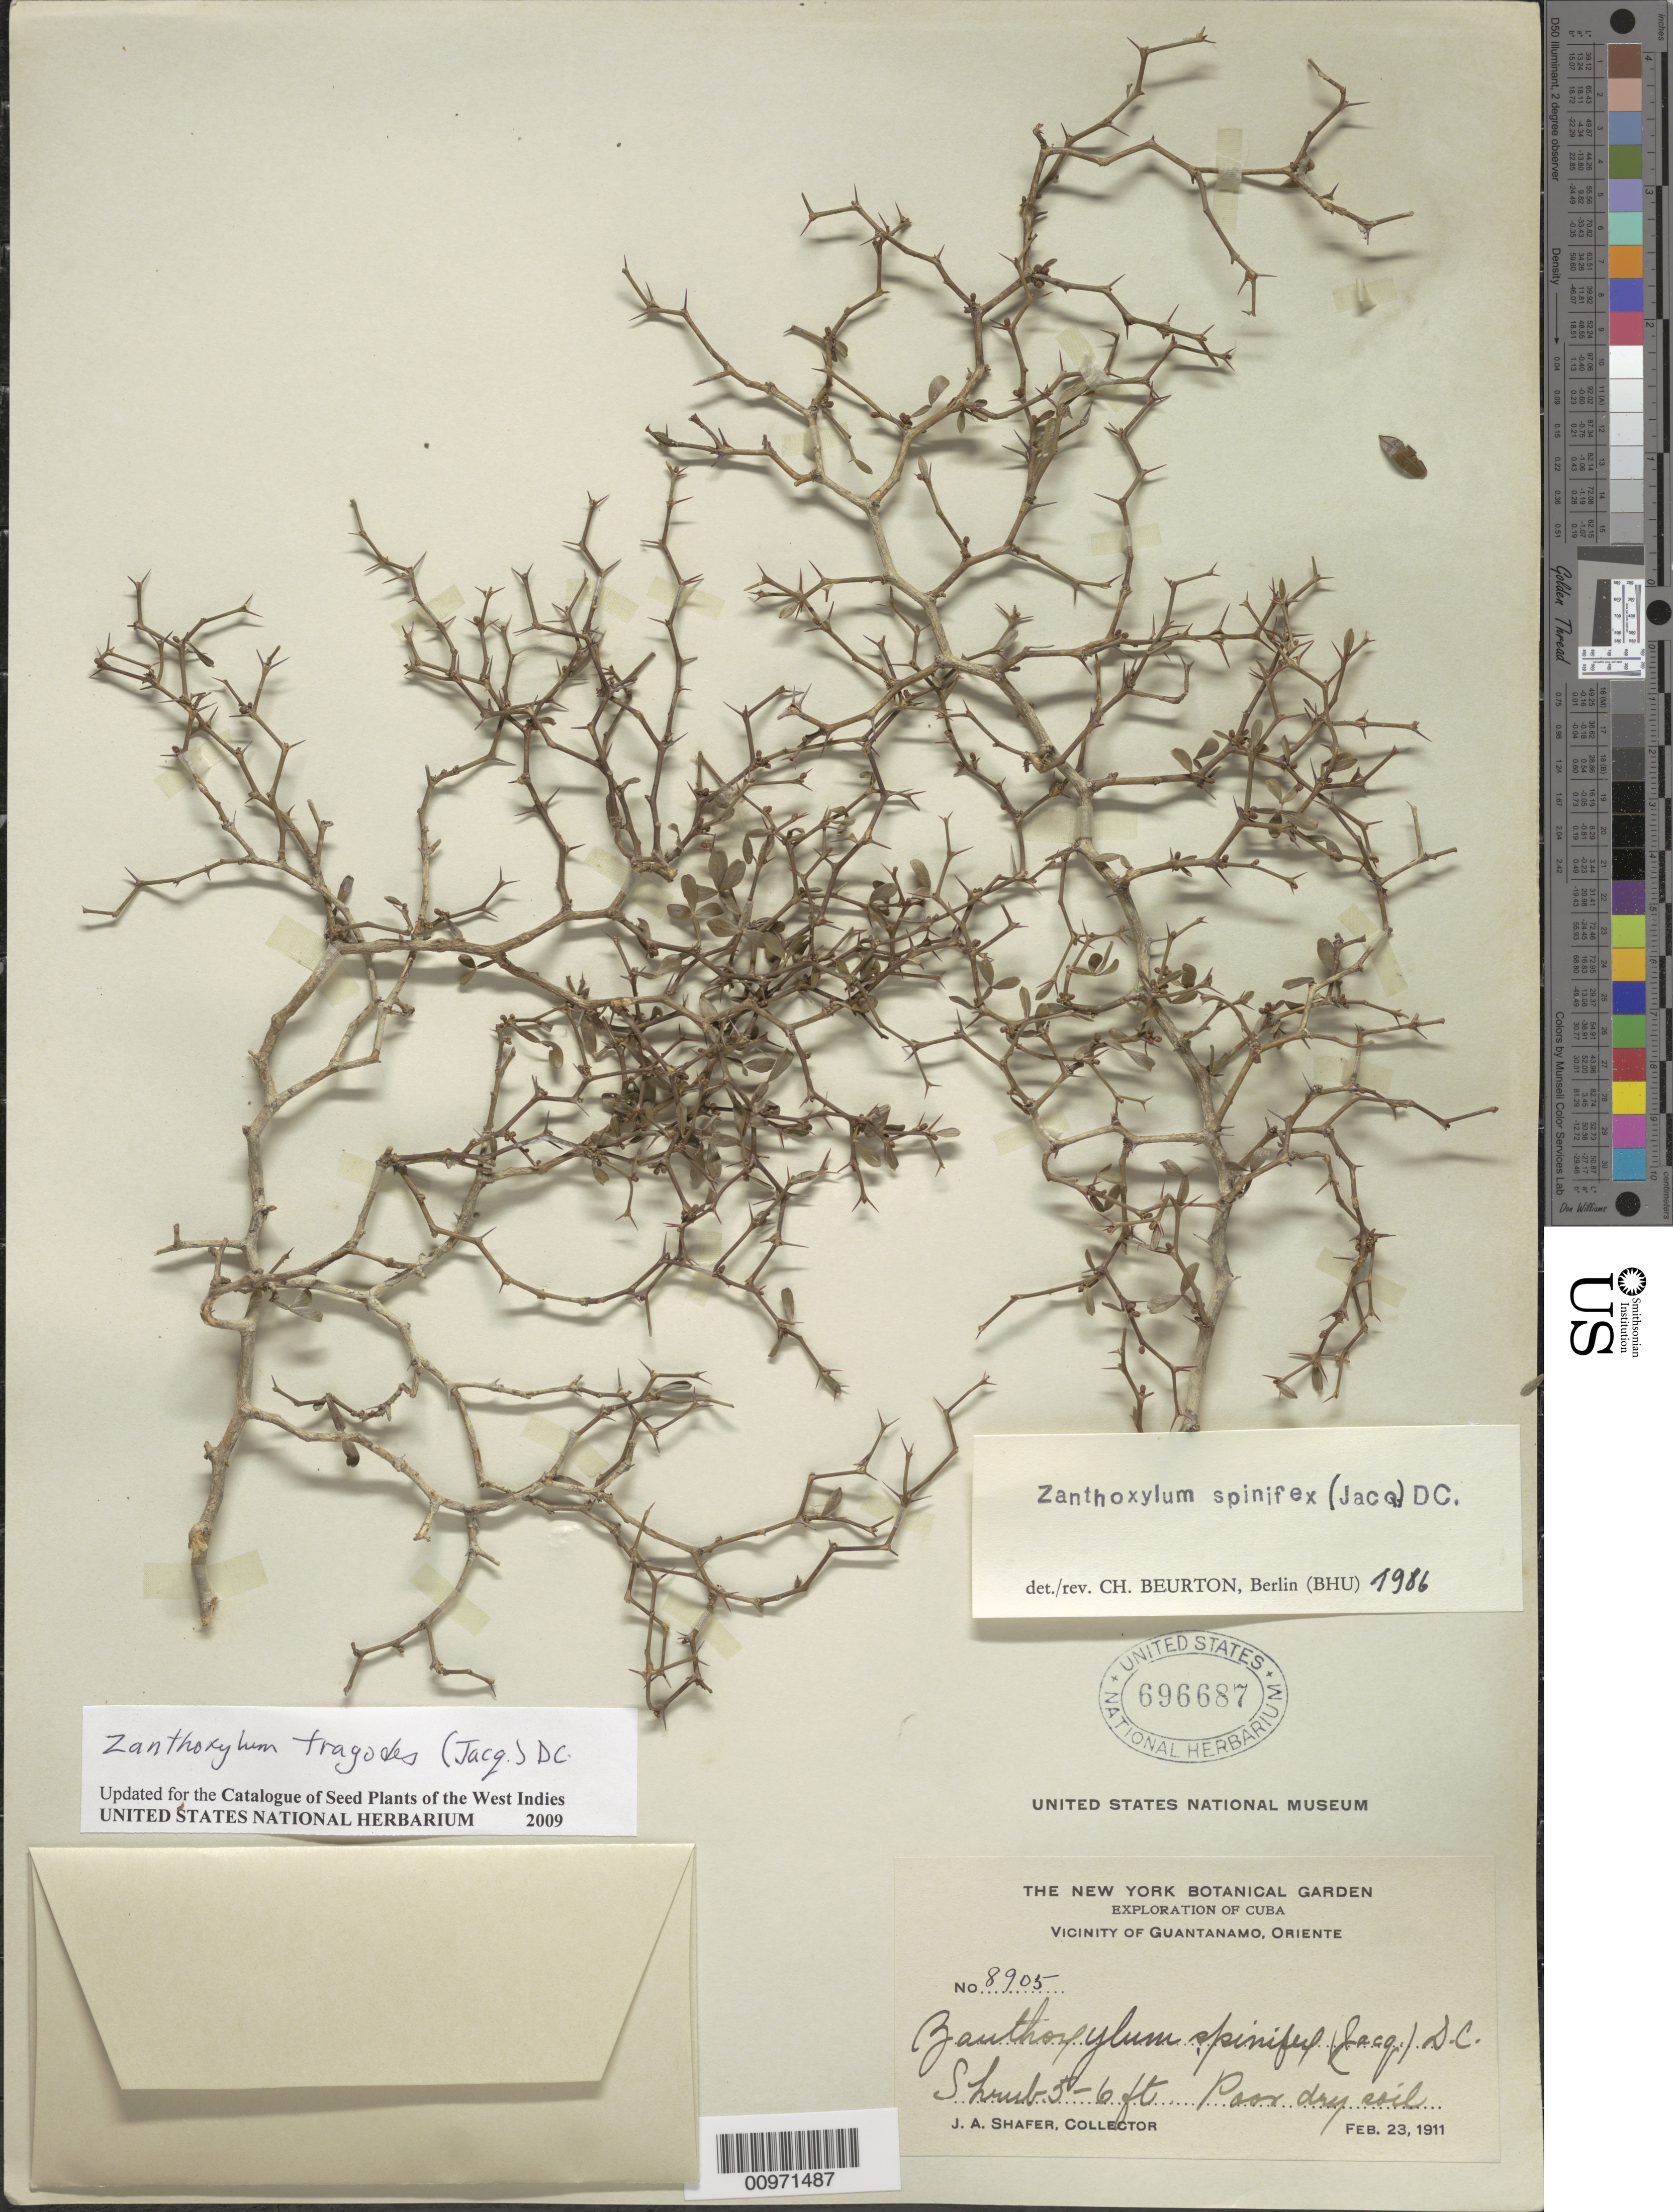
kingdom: Plantae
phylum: Tracheophyta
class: Magnoliopsida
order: Sapindales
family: Rutaceae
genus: Zanthoxylum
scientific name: Zanthoxylum tragodes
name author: (L.) DC.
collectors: J. A. Shafer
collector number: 8905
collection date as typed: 23 Feb 1911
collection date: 1911-02-23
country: Cuba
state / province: Guantanamo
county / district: Dry forest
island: Cuba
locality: Guantánamo, Oriente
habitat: Poor, dry soil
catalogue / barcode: US 696687